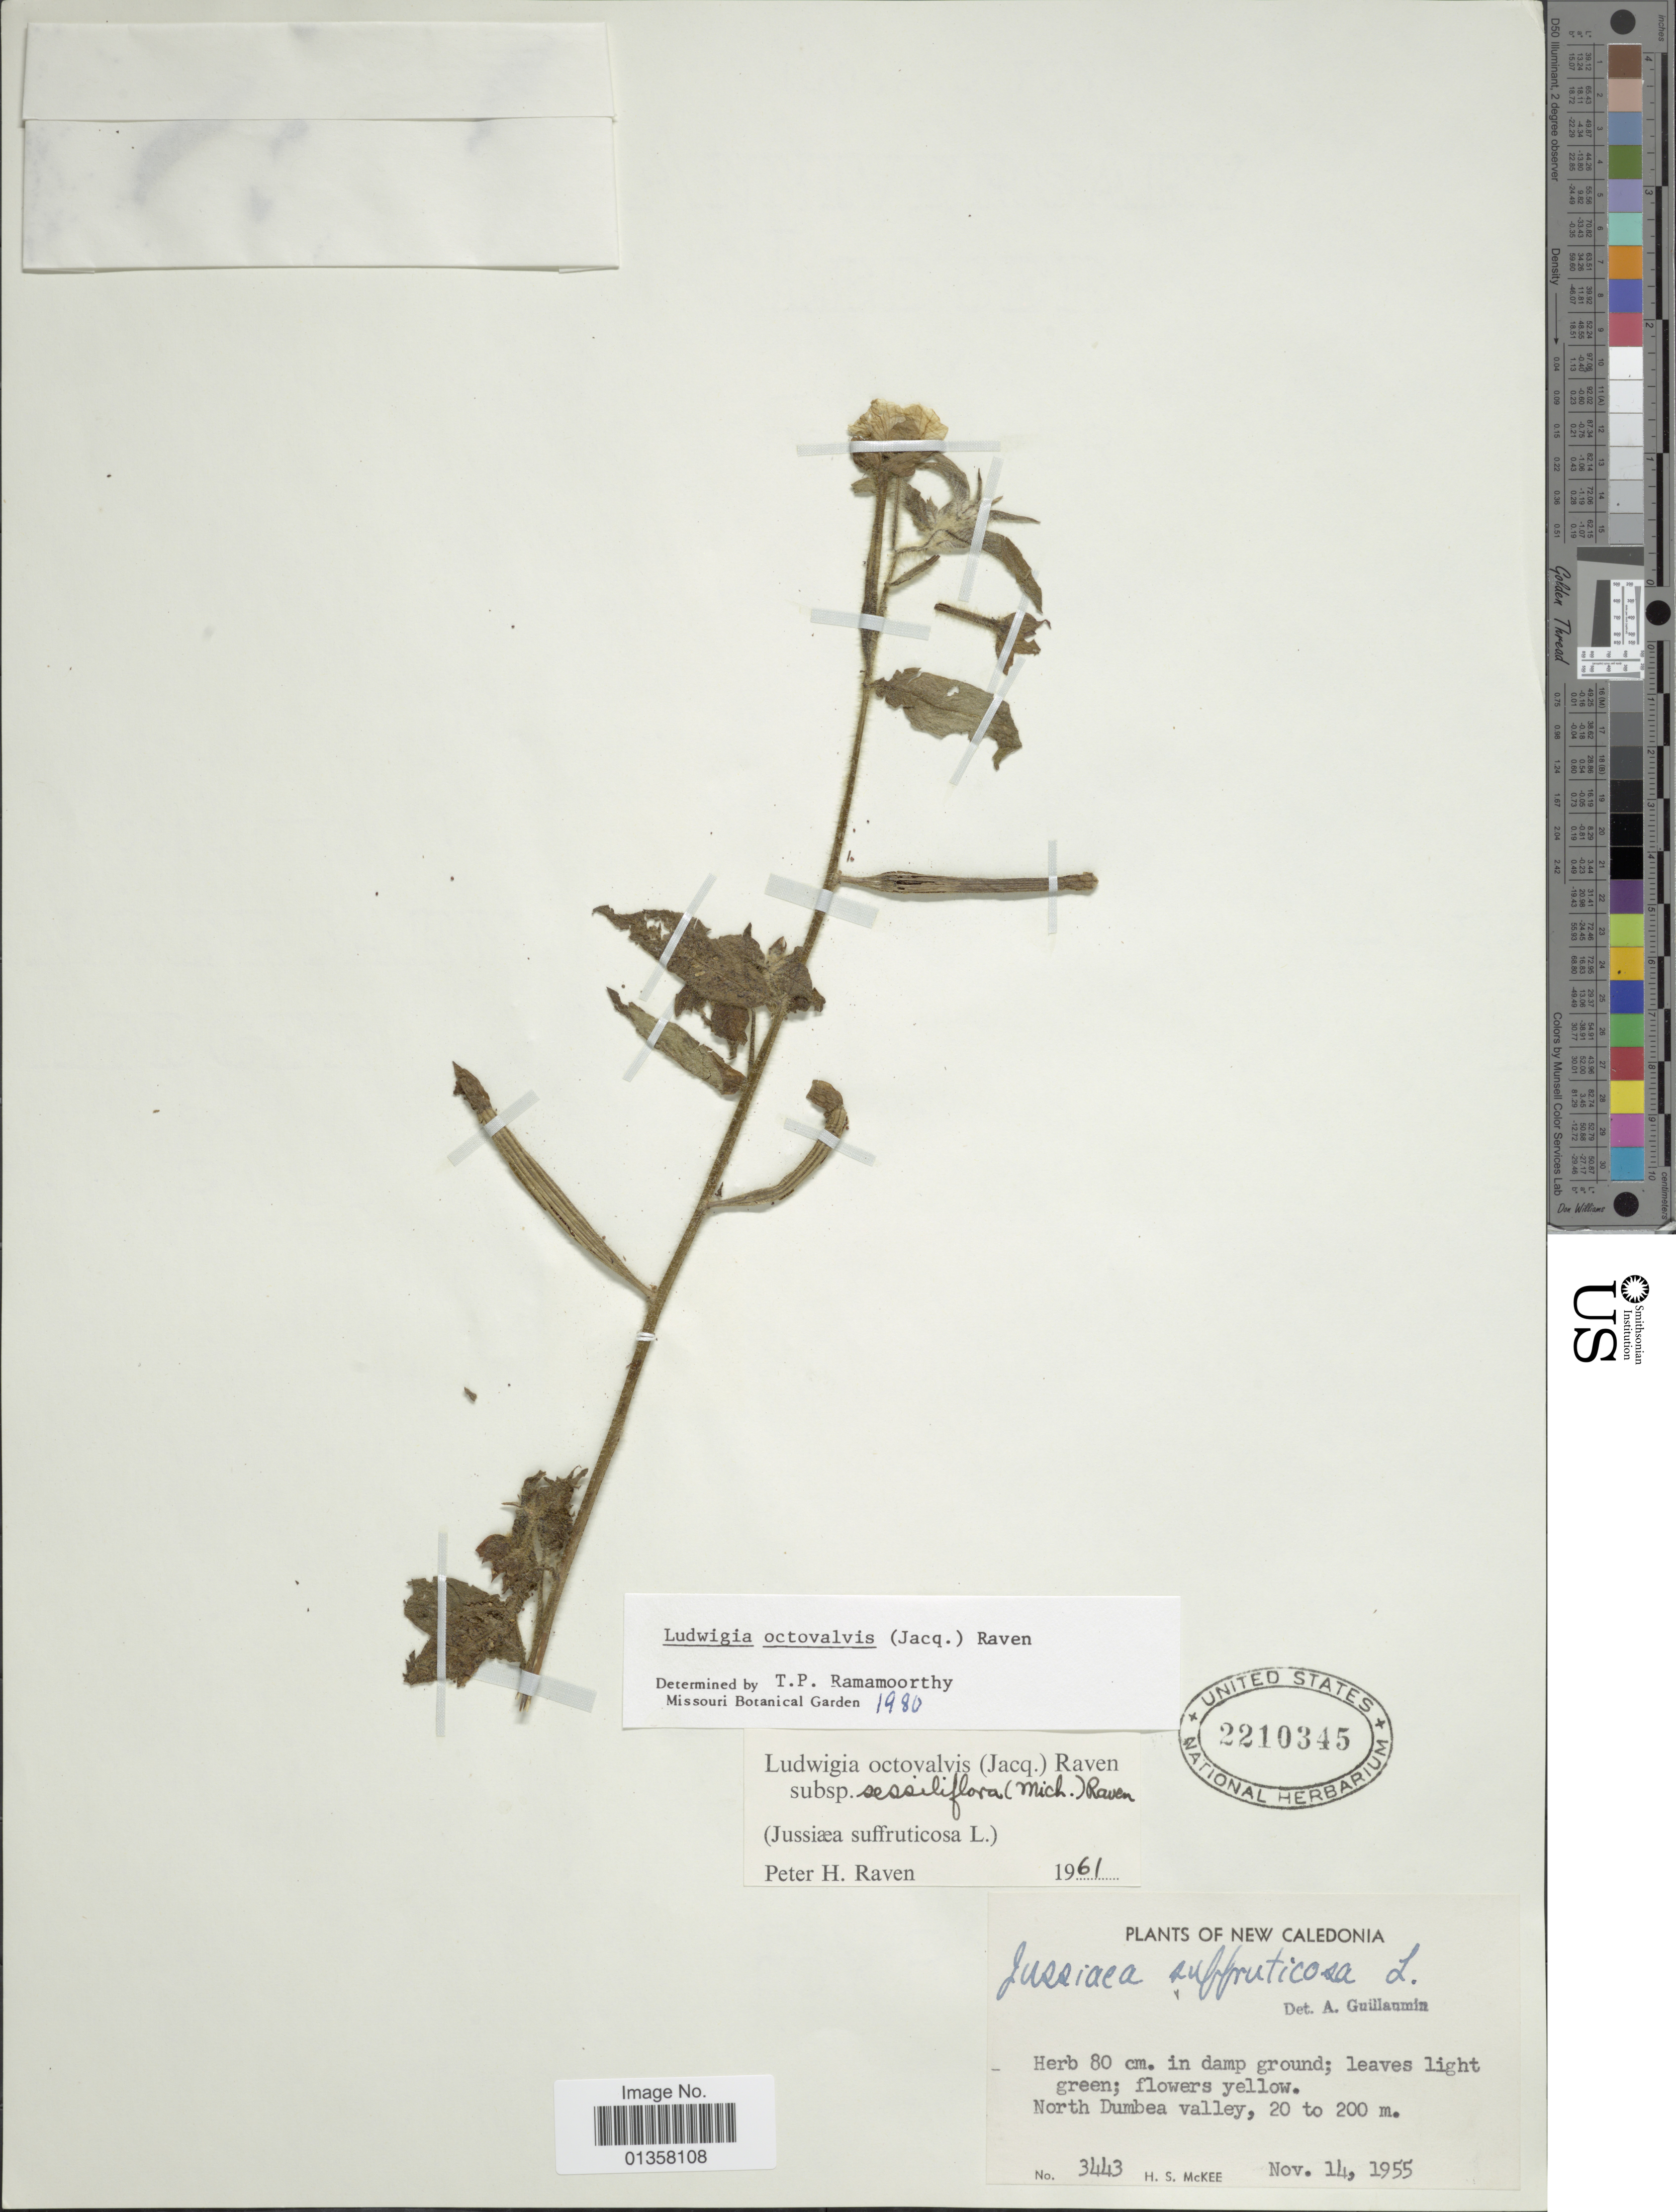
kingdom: Plantae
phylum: Tracheophyta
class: Magnoliopsida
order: Myrtales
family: Onagraceae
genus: Ludwigia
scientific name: Ludwigia octovalvis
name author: (Jacq.) P.H. Raven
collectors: H. S. McKee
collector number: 3443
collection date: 1955-11-14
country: New Caledonia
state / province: South Province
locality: North Dumbea valley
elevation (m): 20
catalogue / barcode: US 2210345